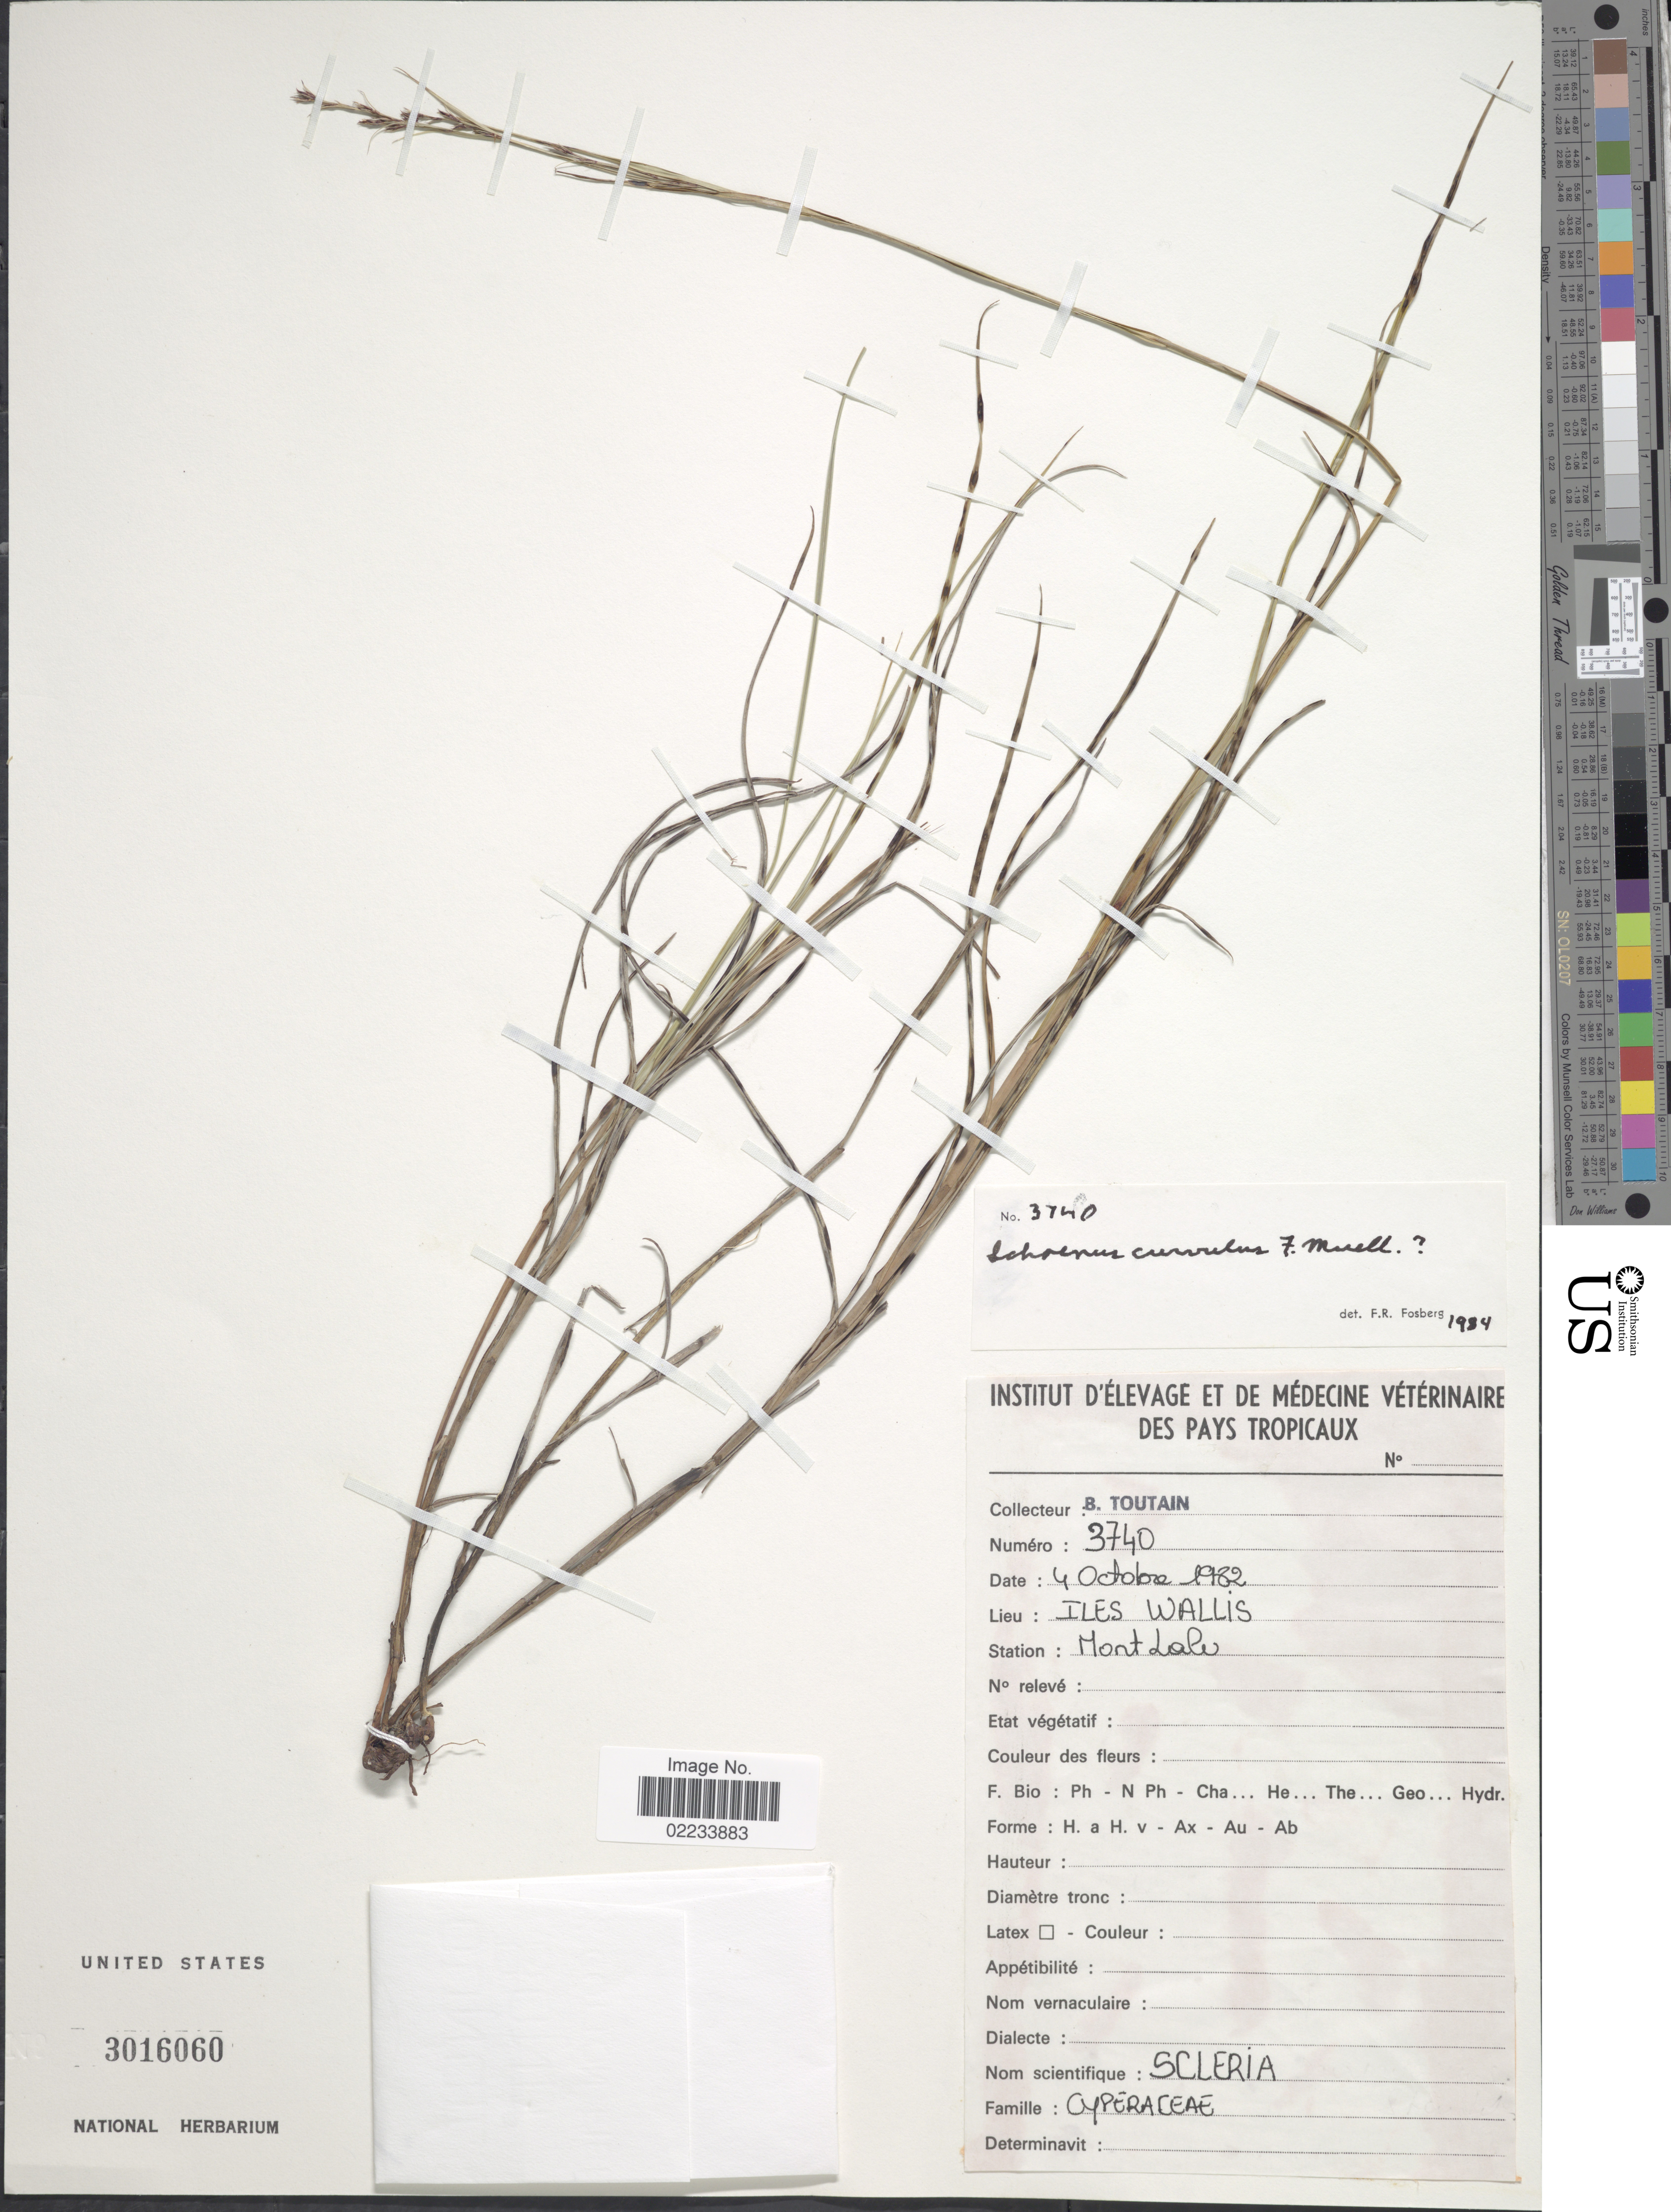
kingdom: Plantae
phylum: Tracheophyta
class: Liliopsida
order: Poales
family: Cyperaceae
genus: Schoenus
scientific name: Schoenus curvulus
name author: F. Muell.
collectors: B. Toutain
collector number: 3740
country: Wallis and Futuna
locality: Iles Wallis, Mont Lalu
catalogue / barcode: US 3016060